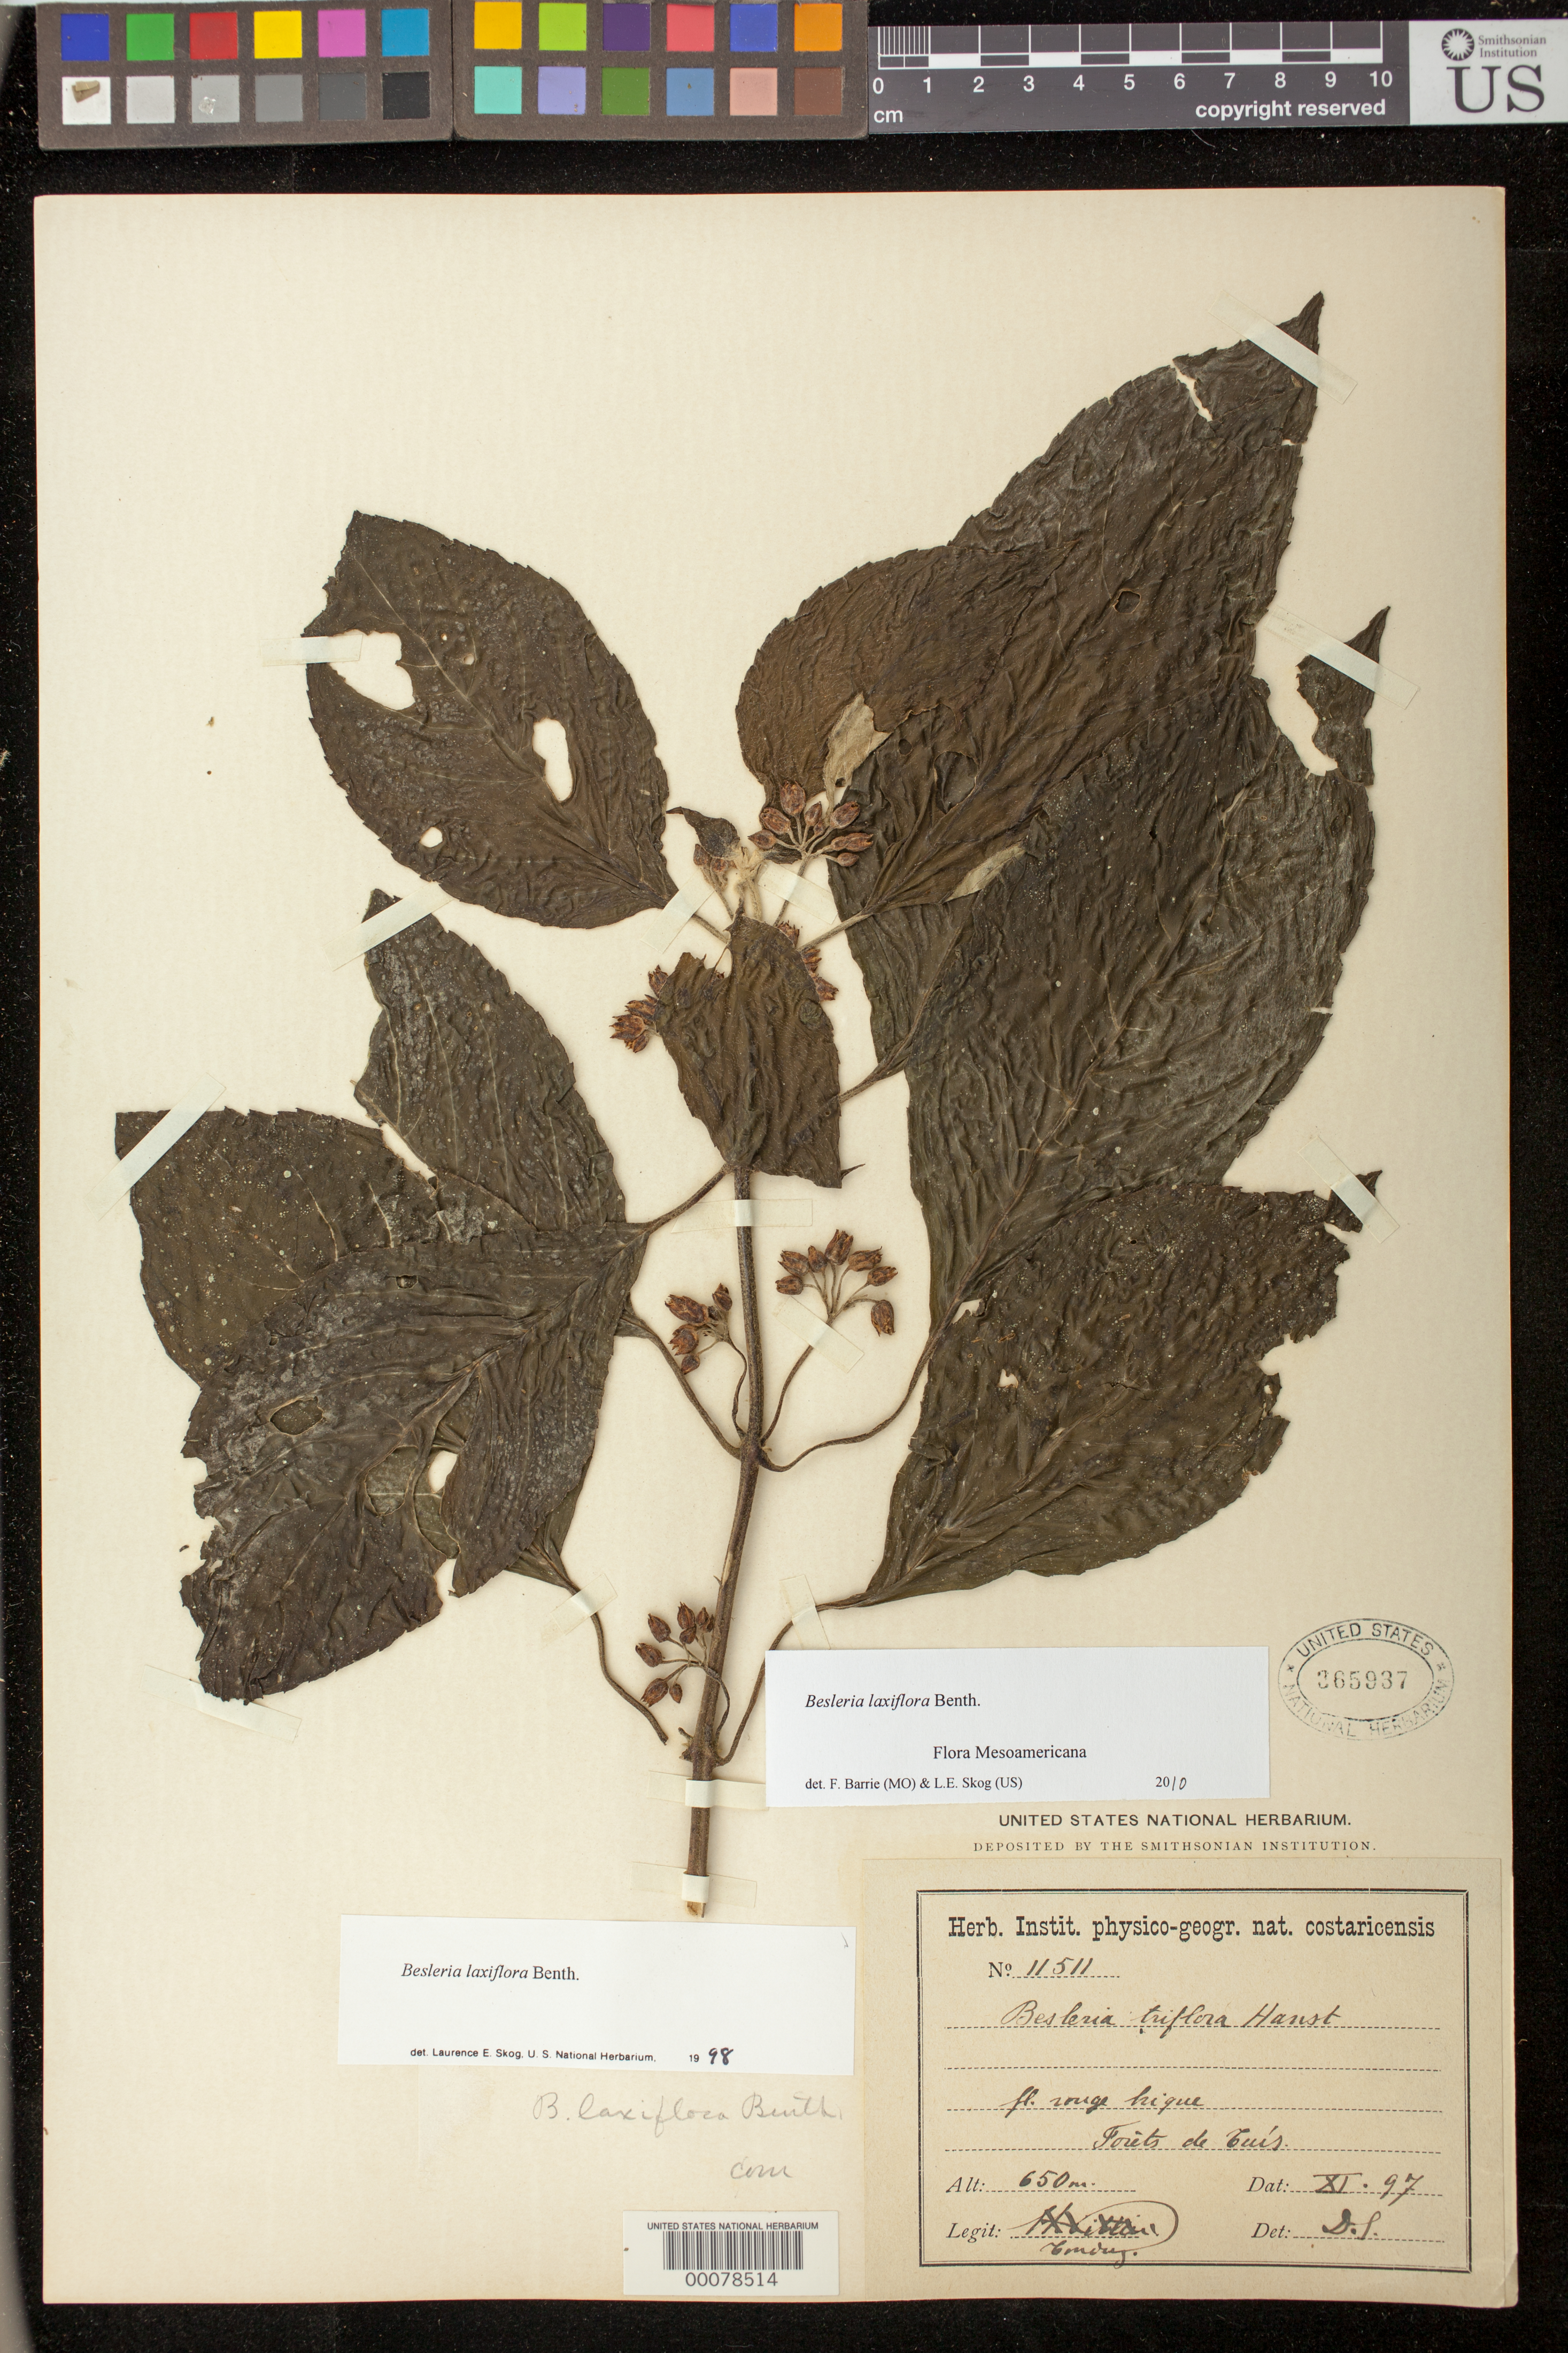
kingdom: Plantae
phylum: Tracheophyta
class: Magnoliopsida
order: Lamiales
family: Gesneriaceae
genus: Besleria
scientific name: Besleria laxiflora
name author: Benth.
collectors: A. Tonduz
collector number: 11511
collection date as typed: Nov 1897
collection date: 1897-11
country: Costa Rica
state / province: Cartago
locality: Forêts de Tuis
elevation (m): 650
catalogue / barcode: US 365937